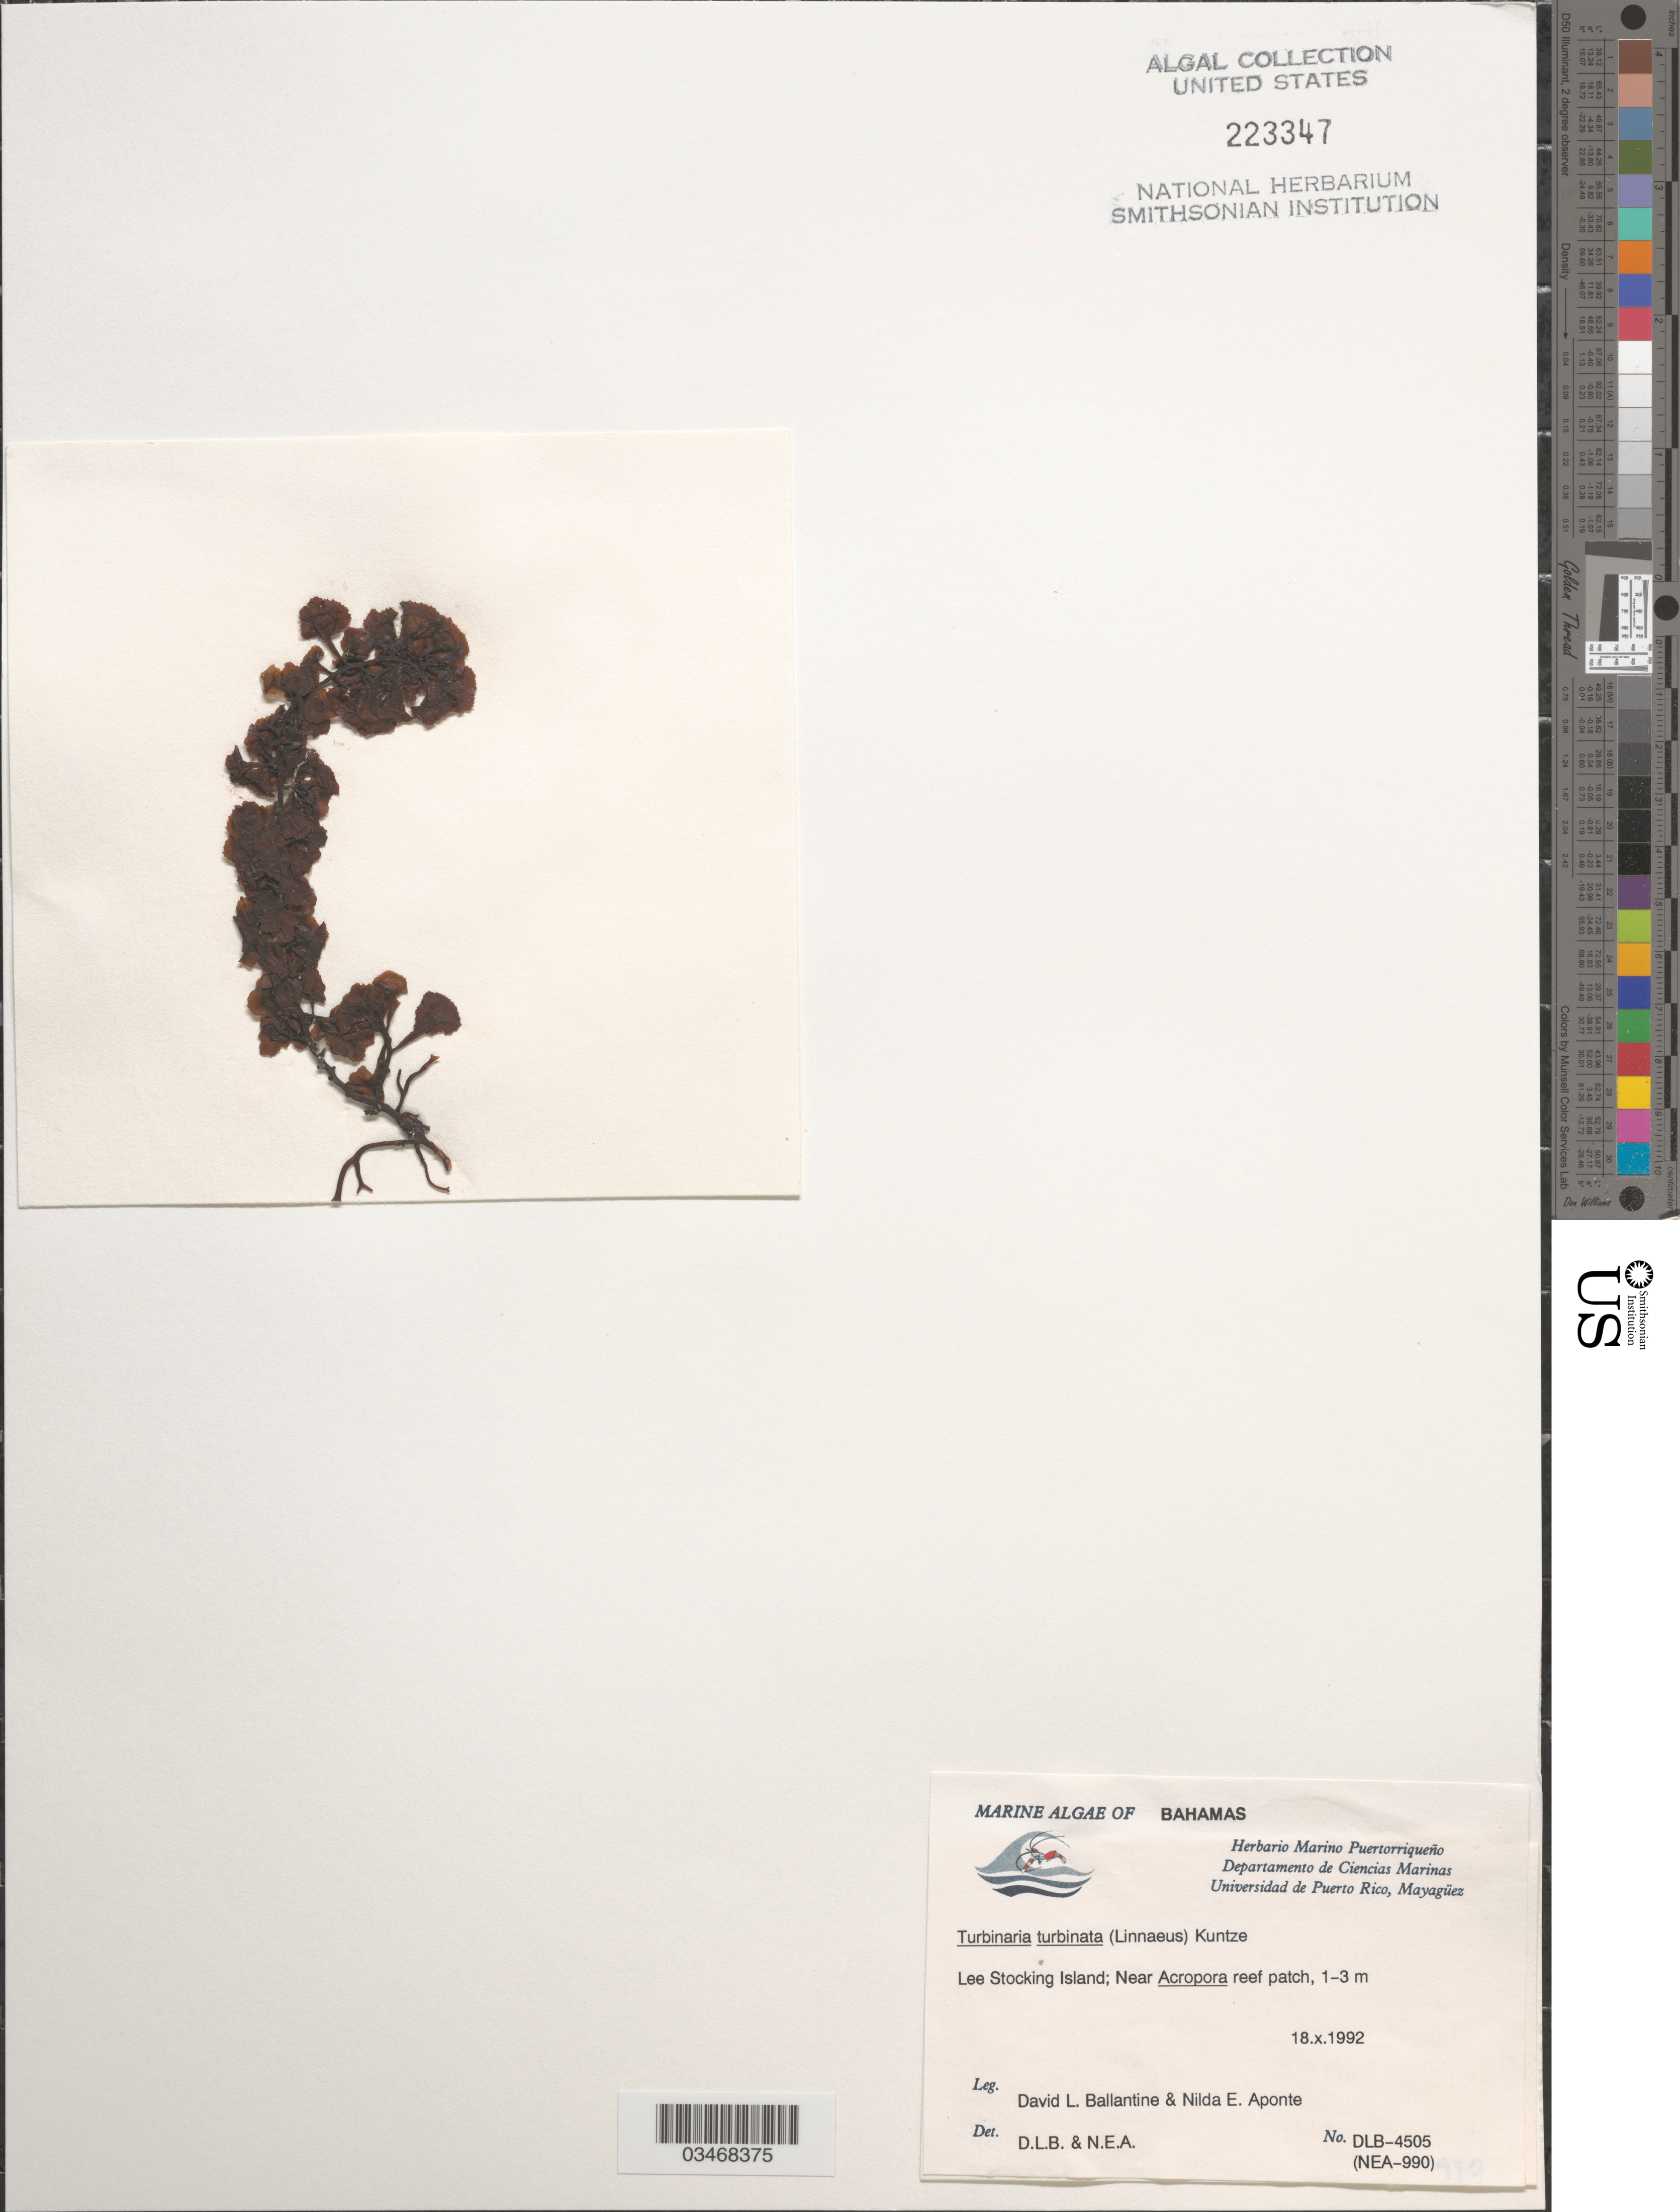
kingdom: Chromista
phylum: Ochrophyta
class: Phaeophyceae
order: Fucales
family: Sargassaceae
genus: Turbinaria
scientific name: Turbinaria turbinata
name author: (L.) Kuntze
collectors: D.L. Ballantine & N. E. Aponte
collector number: DLB-4505/(NEA-990)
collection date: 1992-10-18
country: Bahamas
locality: Lee Stocking Island.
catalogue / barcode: US 223347